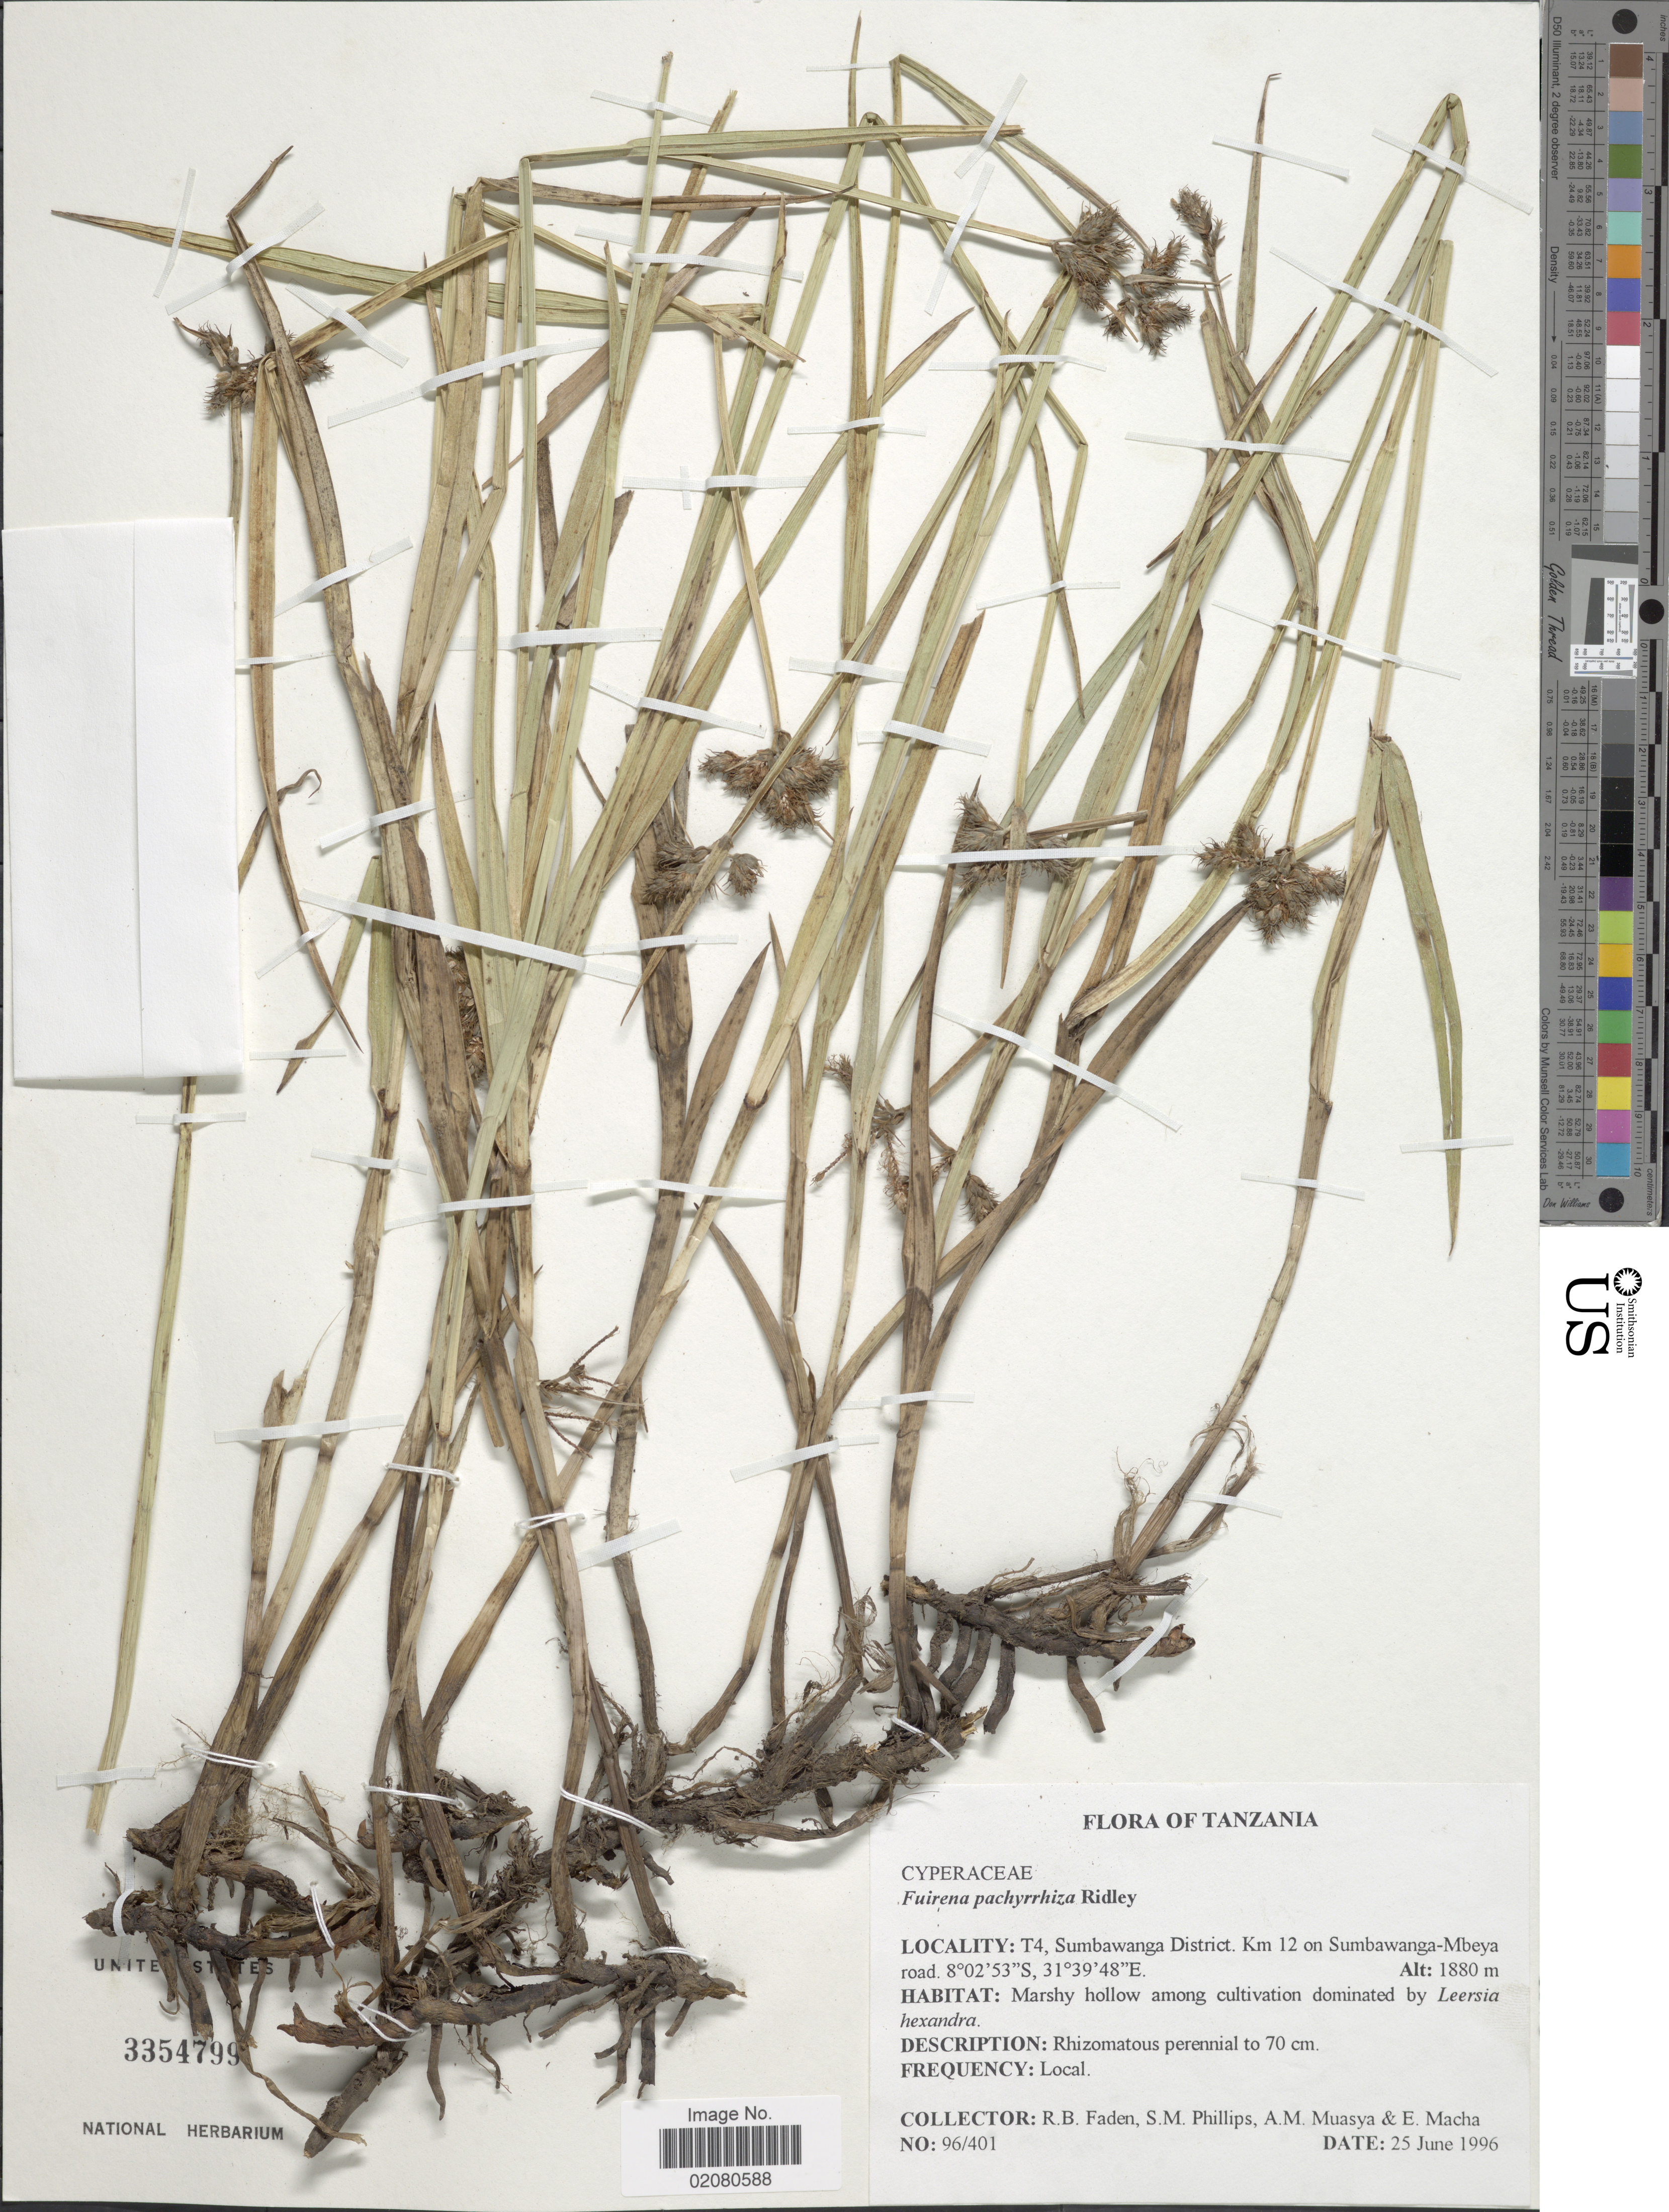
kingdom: Plantae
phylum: Tracheophyta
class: Liliopsida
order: Poales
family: Cyperaceae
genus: Fuirena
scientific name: Fuirena pachyrrhiza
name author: Ridl.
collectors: R. B. Faden, S. M. Phillips, A. Muasya & E. Macha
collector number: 96/401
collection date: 1996-06-25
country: Tanzania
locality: Tanzania. T4, Sumbawabga District, Km 12 on Sumbawanga-Mbeya road.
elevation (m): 1880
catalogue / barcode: US 3354799